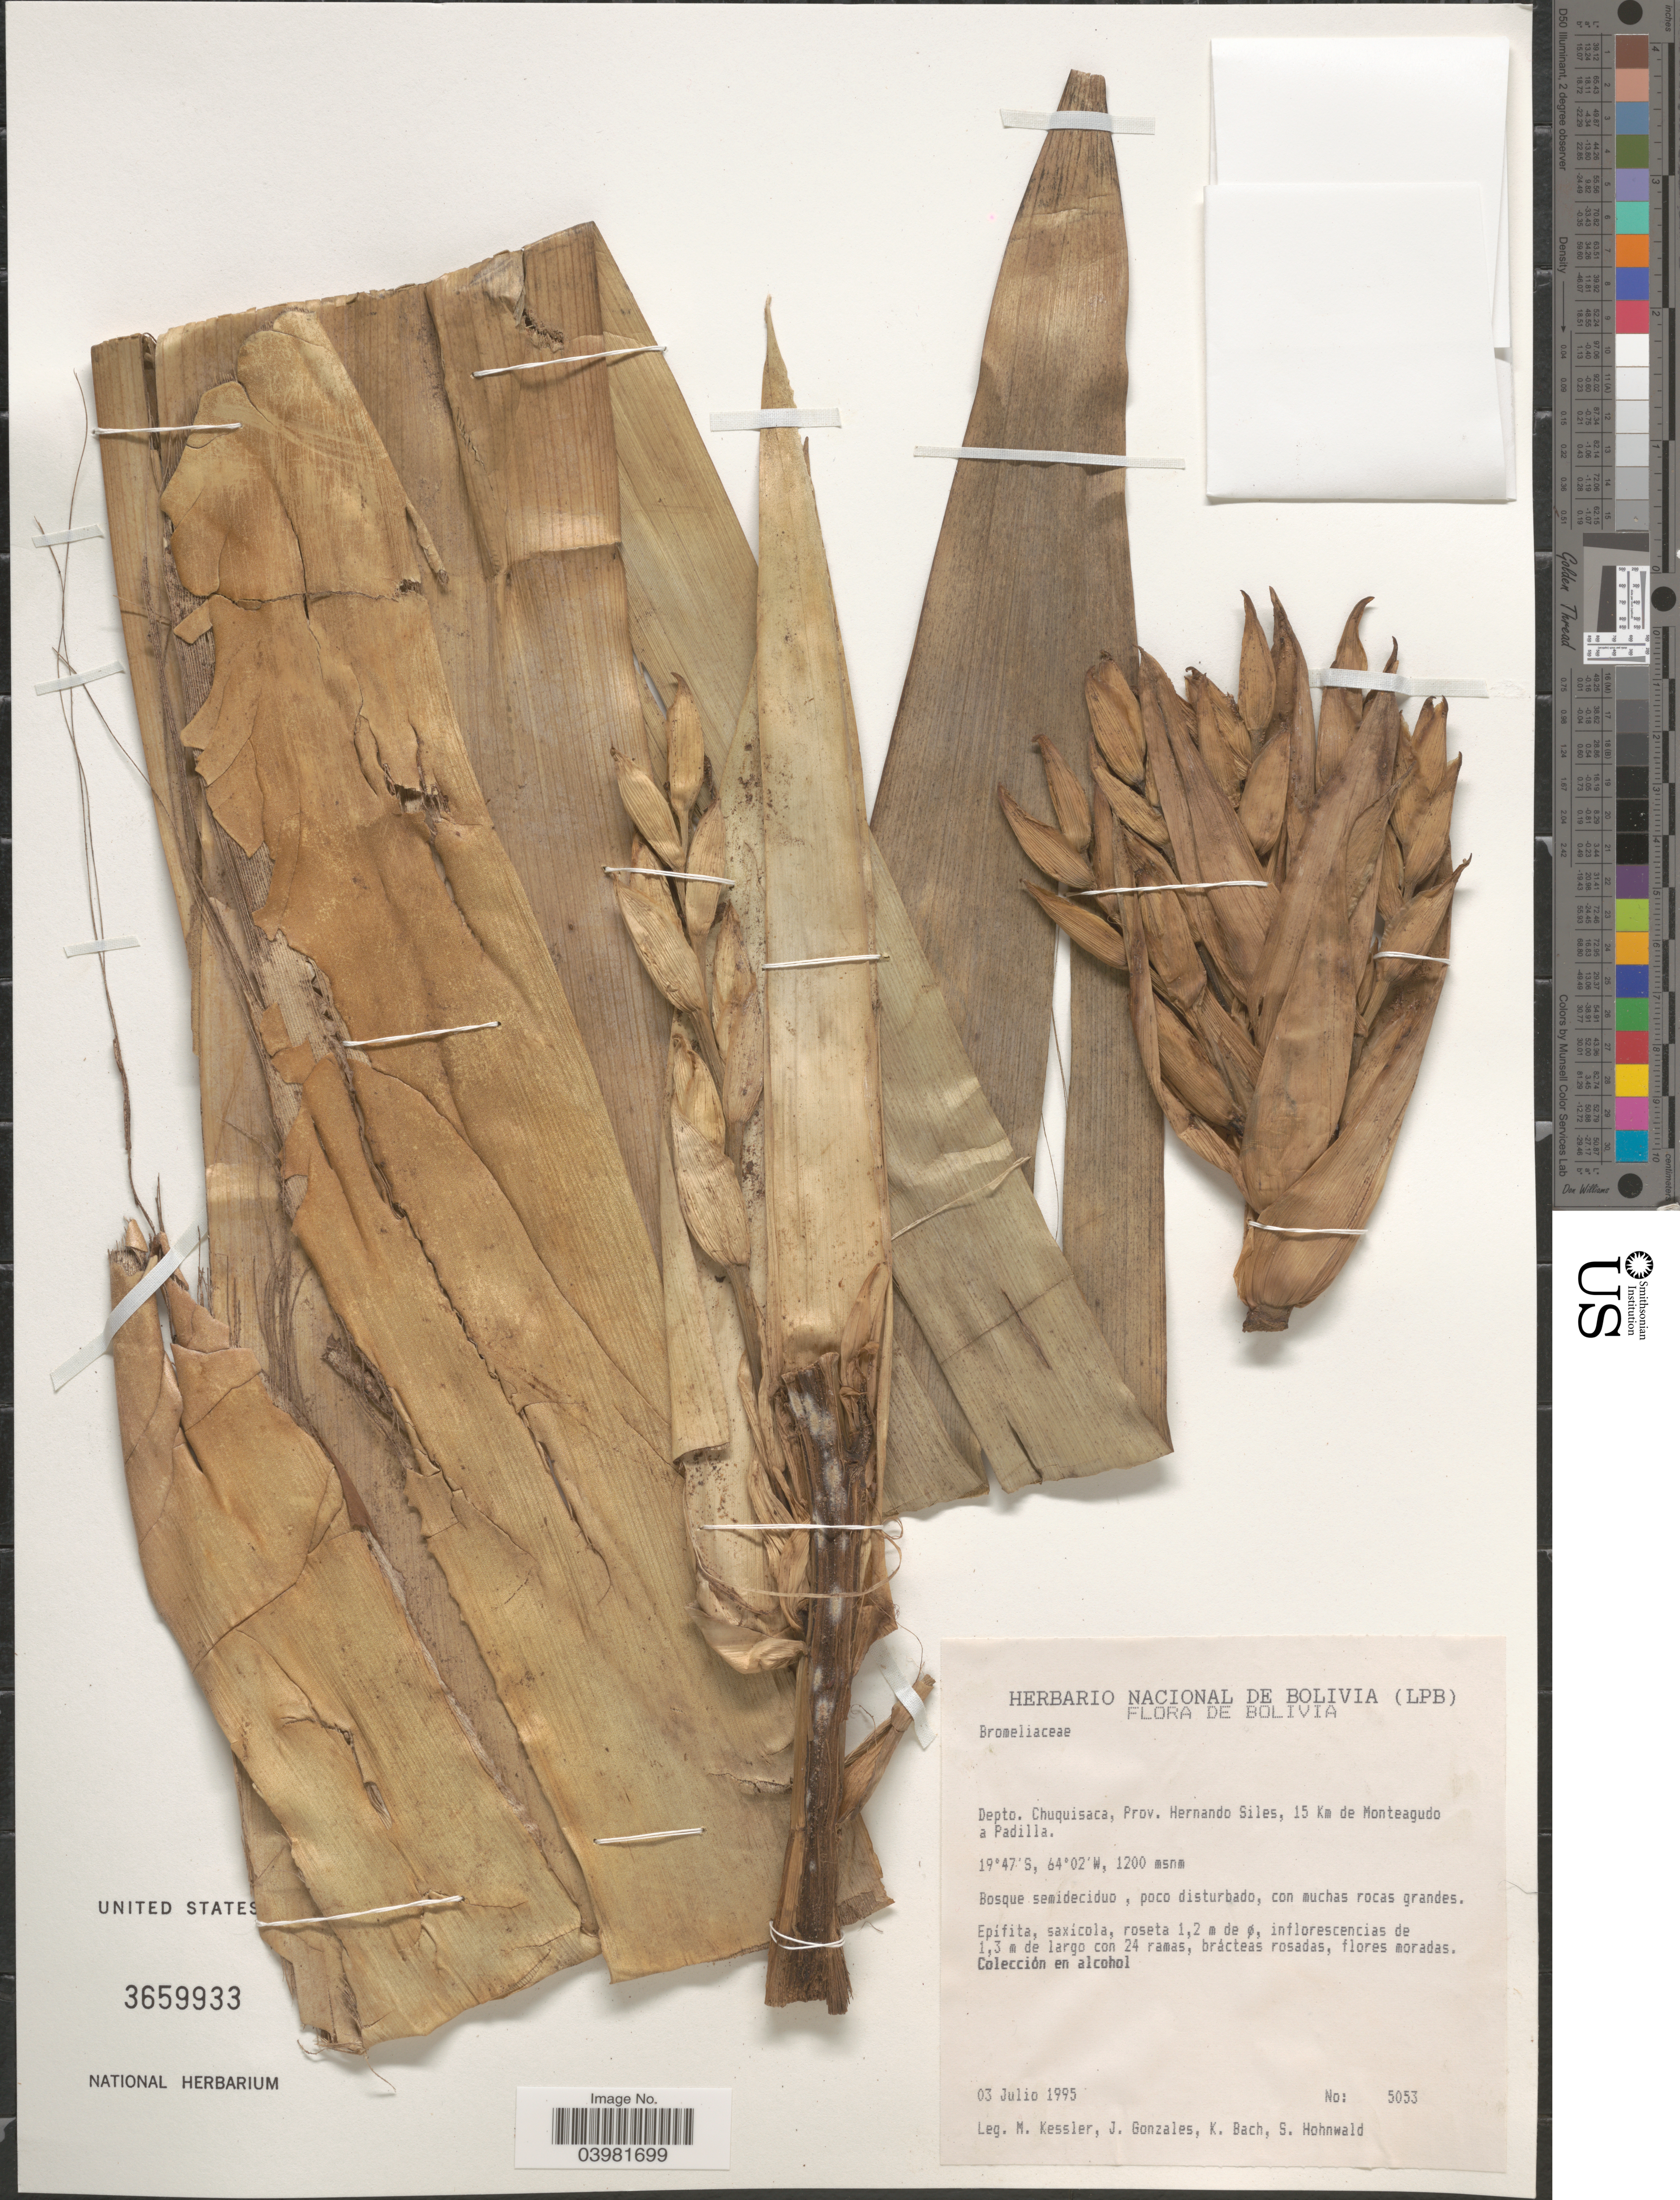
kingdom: Plantae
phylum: Tracheophyta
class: Liliopsida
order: Poales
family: Bromeliaceae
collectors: M. Kessler, J. Gonzales, K. Bach & S. Hohnwald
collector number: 5053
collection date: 1995-07-03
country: Bolivia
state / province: Chuquisaca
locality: Depto. Chuquisaca, Prov. Hernando Siles, 15 Km de Monteagudo a Padilla.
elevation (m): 1200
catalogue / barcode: US 3659933